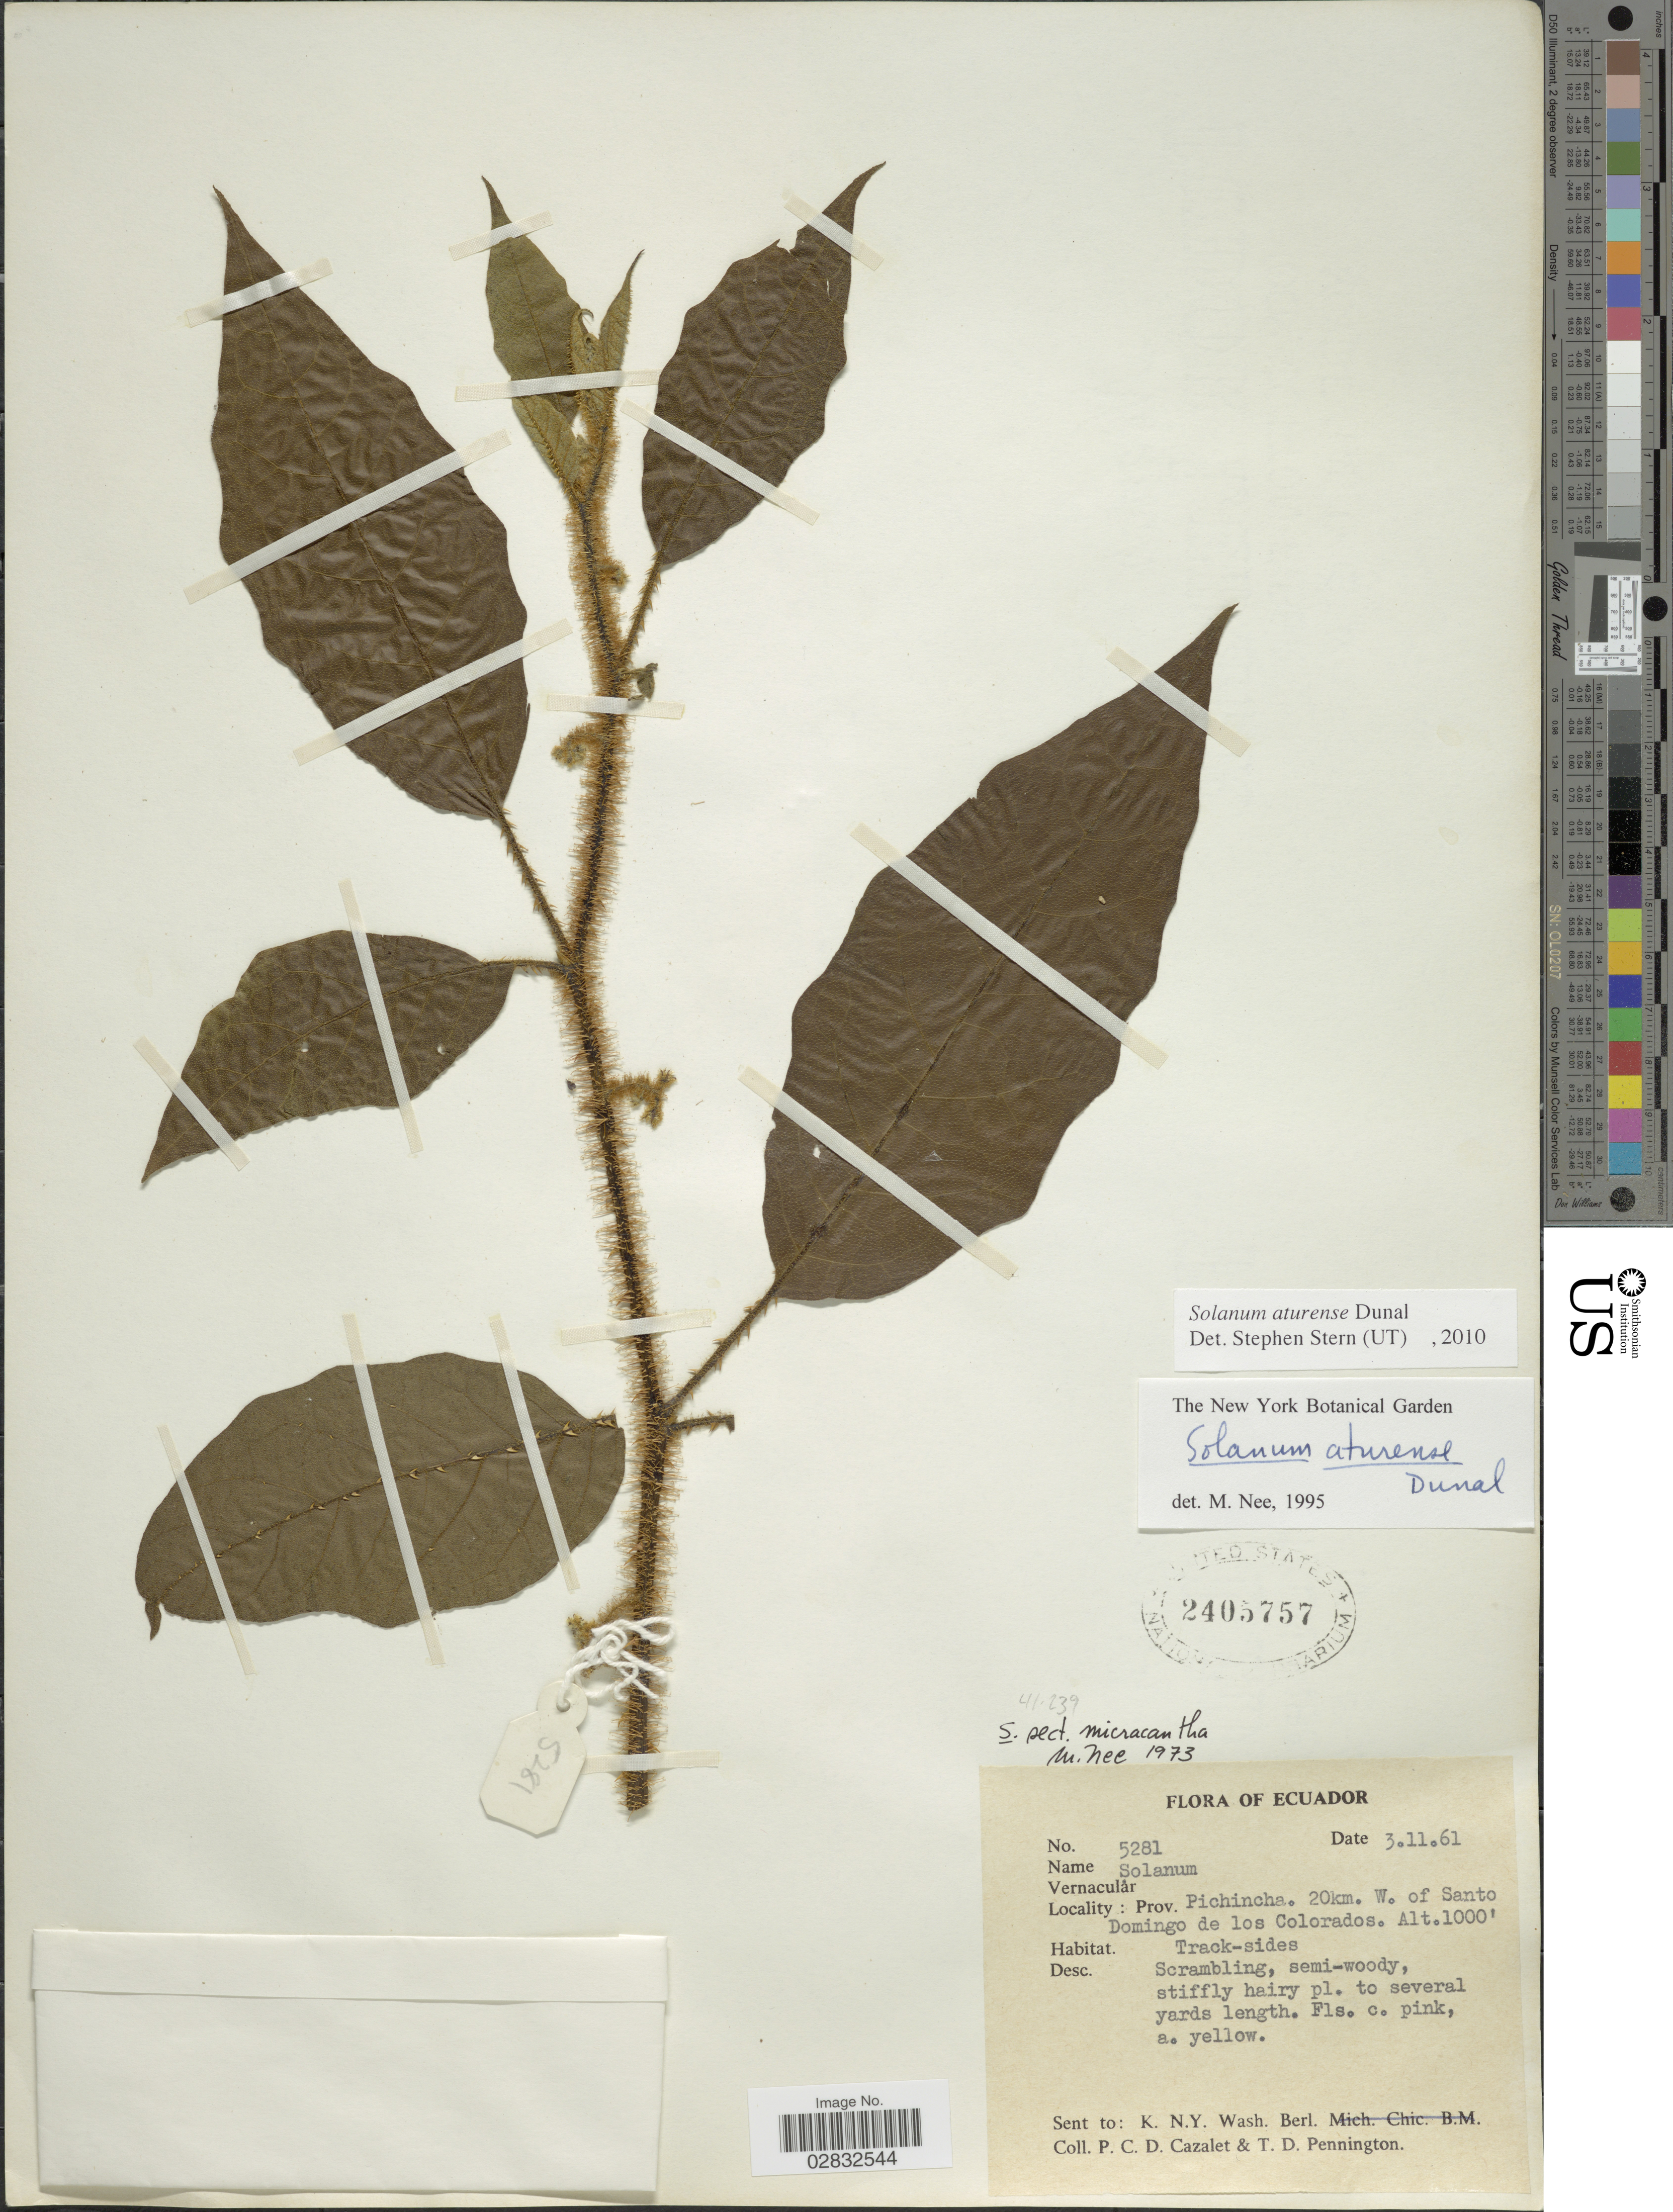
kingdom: Plantae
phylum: Tracheophyta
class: Magnoliopsida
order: Solanales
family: Solanaceae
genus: Solanum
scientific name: Solanum aturense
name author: Dunal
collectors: P. C. D. Cazalet & T. D. Pennington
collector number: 5281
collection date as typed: Transcribed d/m/y: 3/11/61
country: Ecuador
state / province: Pichincha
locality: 20 km. W. of Santo Domingo de los Colorados.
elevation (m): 305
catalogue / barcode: US 2405757